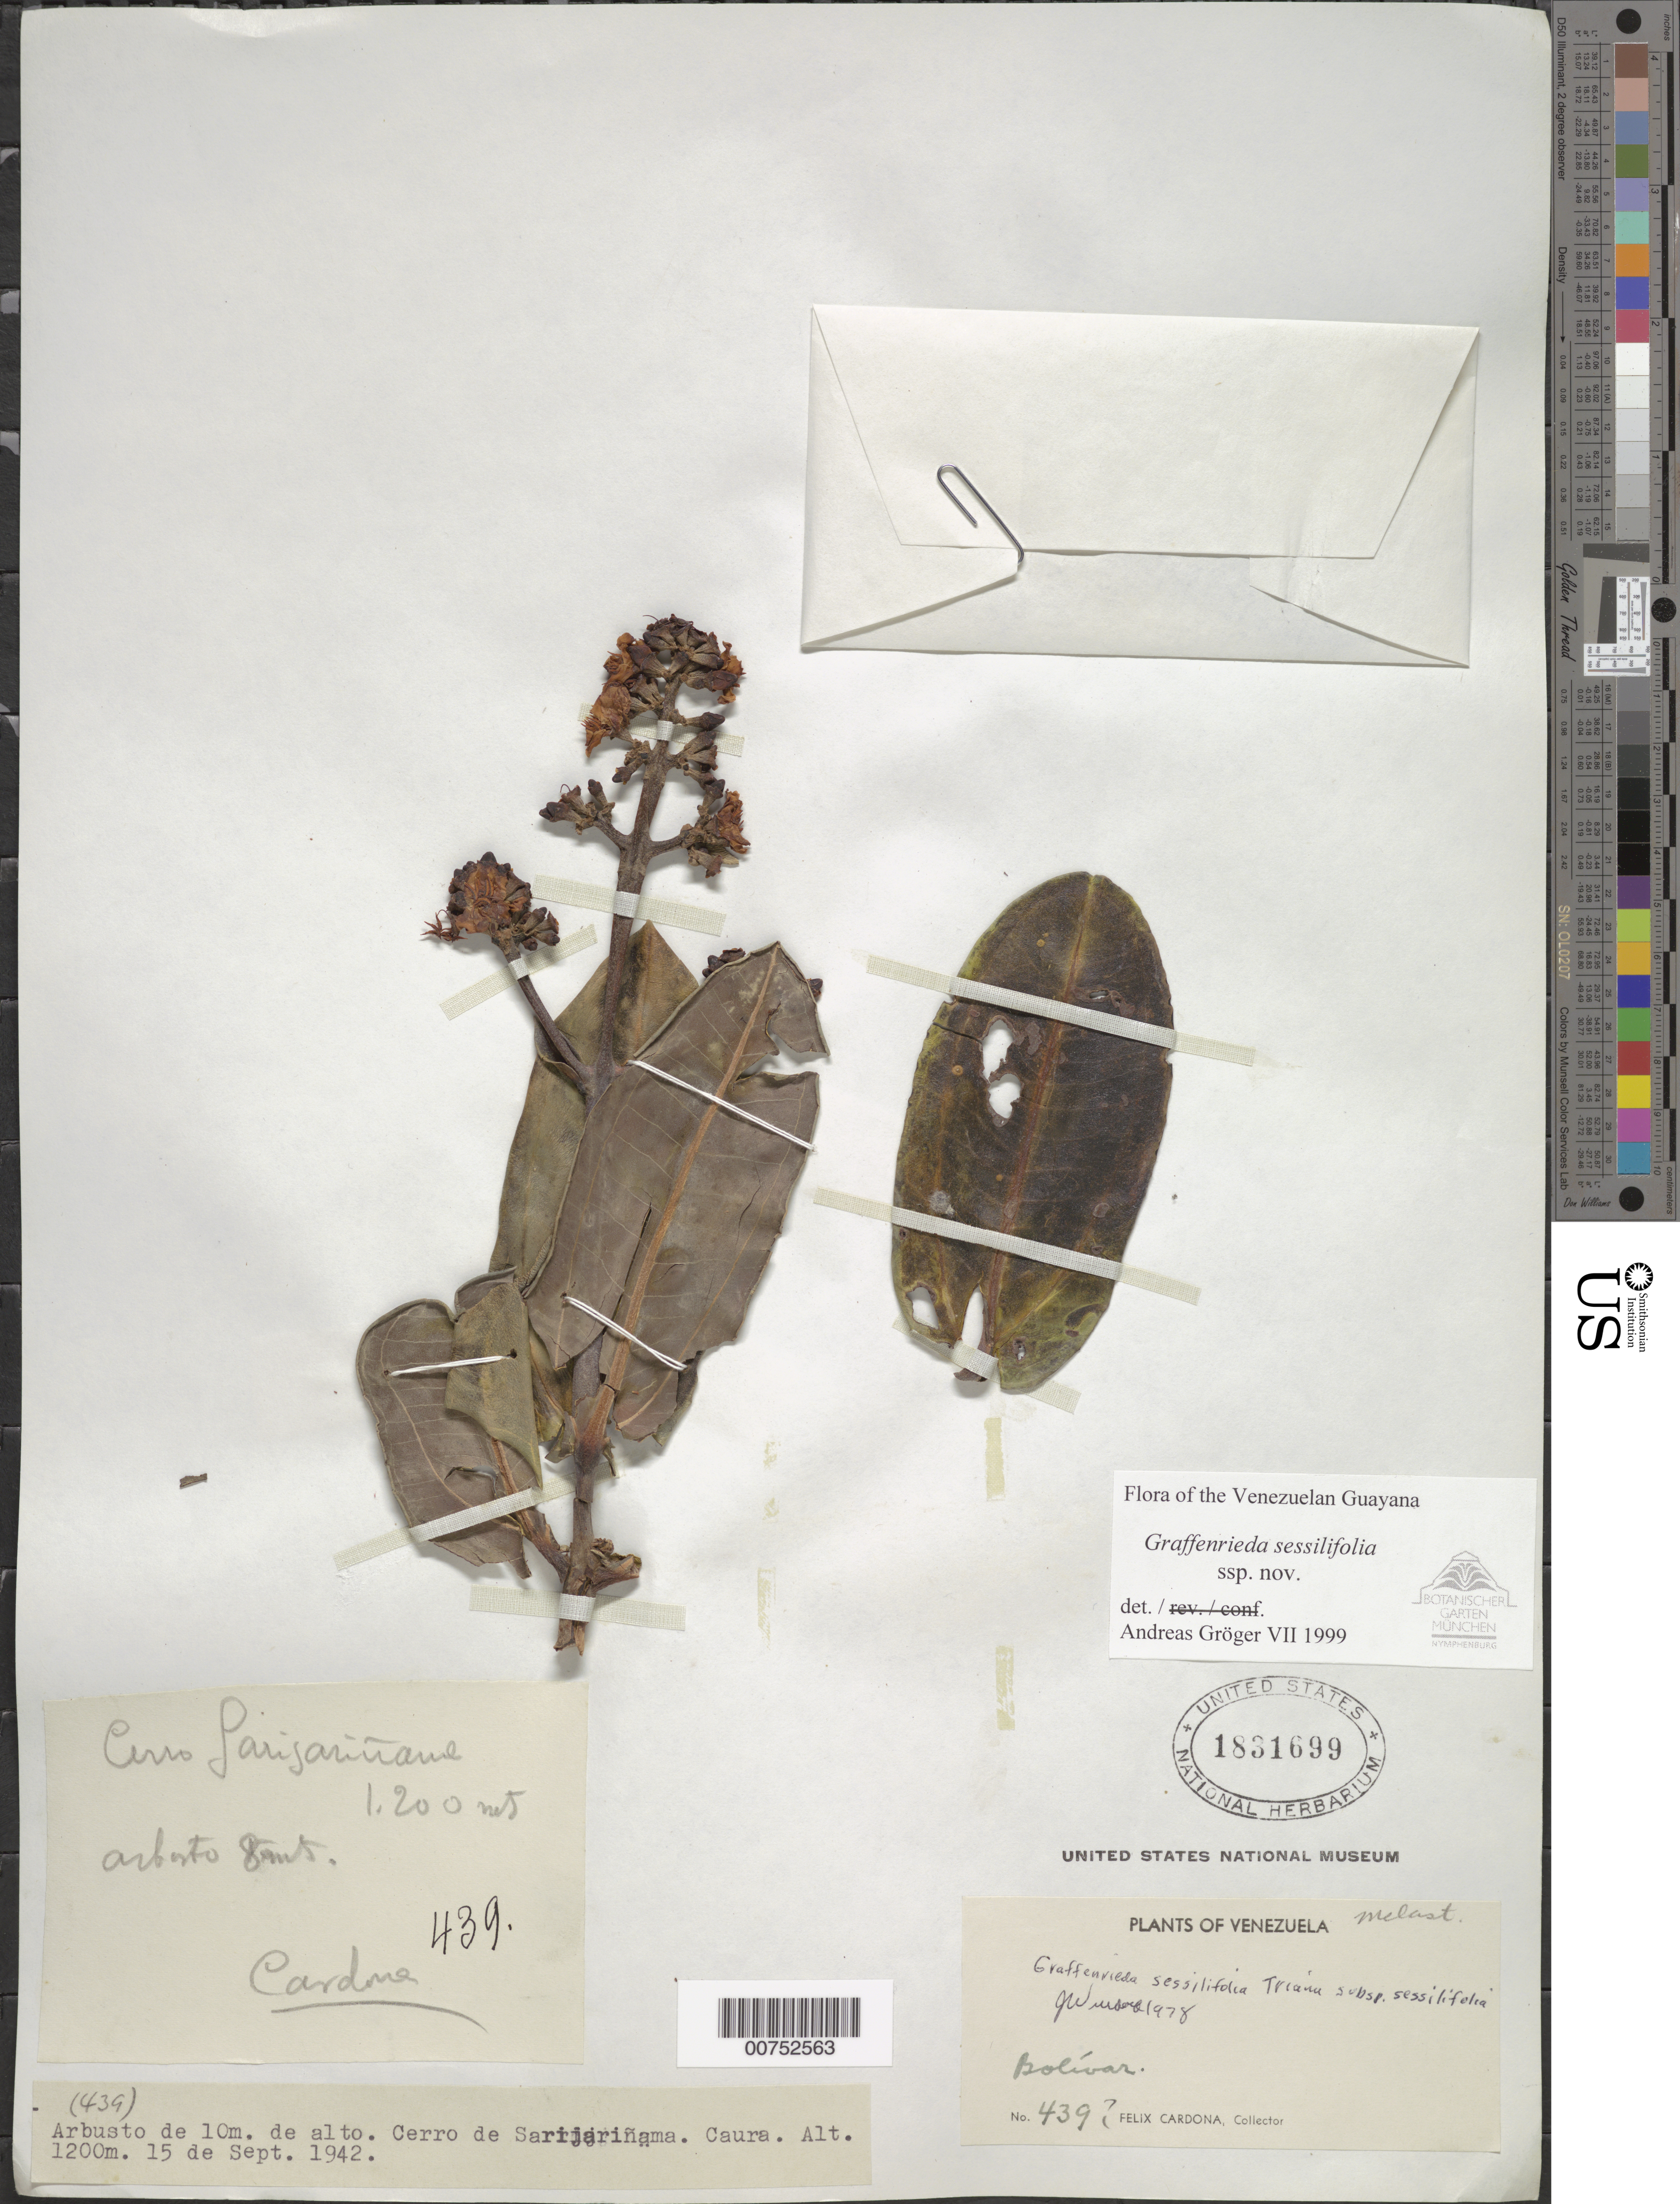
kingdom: Plantae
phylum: Tracheophyta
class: Magnoliopsida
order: Myrtales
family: Melastomataceae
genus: Graffenrieda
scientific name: Graffenrieda sessilifolia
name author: Triana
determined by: Gröger, A.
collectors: F. Cardona Puig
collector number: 439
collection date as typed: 15-Sep-42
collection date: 1942-09-15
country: Venezuela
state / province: Bolívar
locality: Cerro de Sarijarinama, Río Canaracuni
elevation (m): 1200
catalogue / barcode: US 1831699